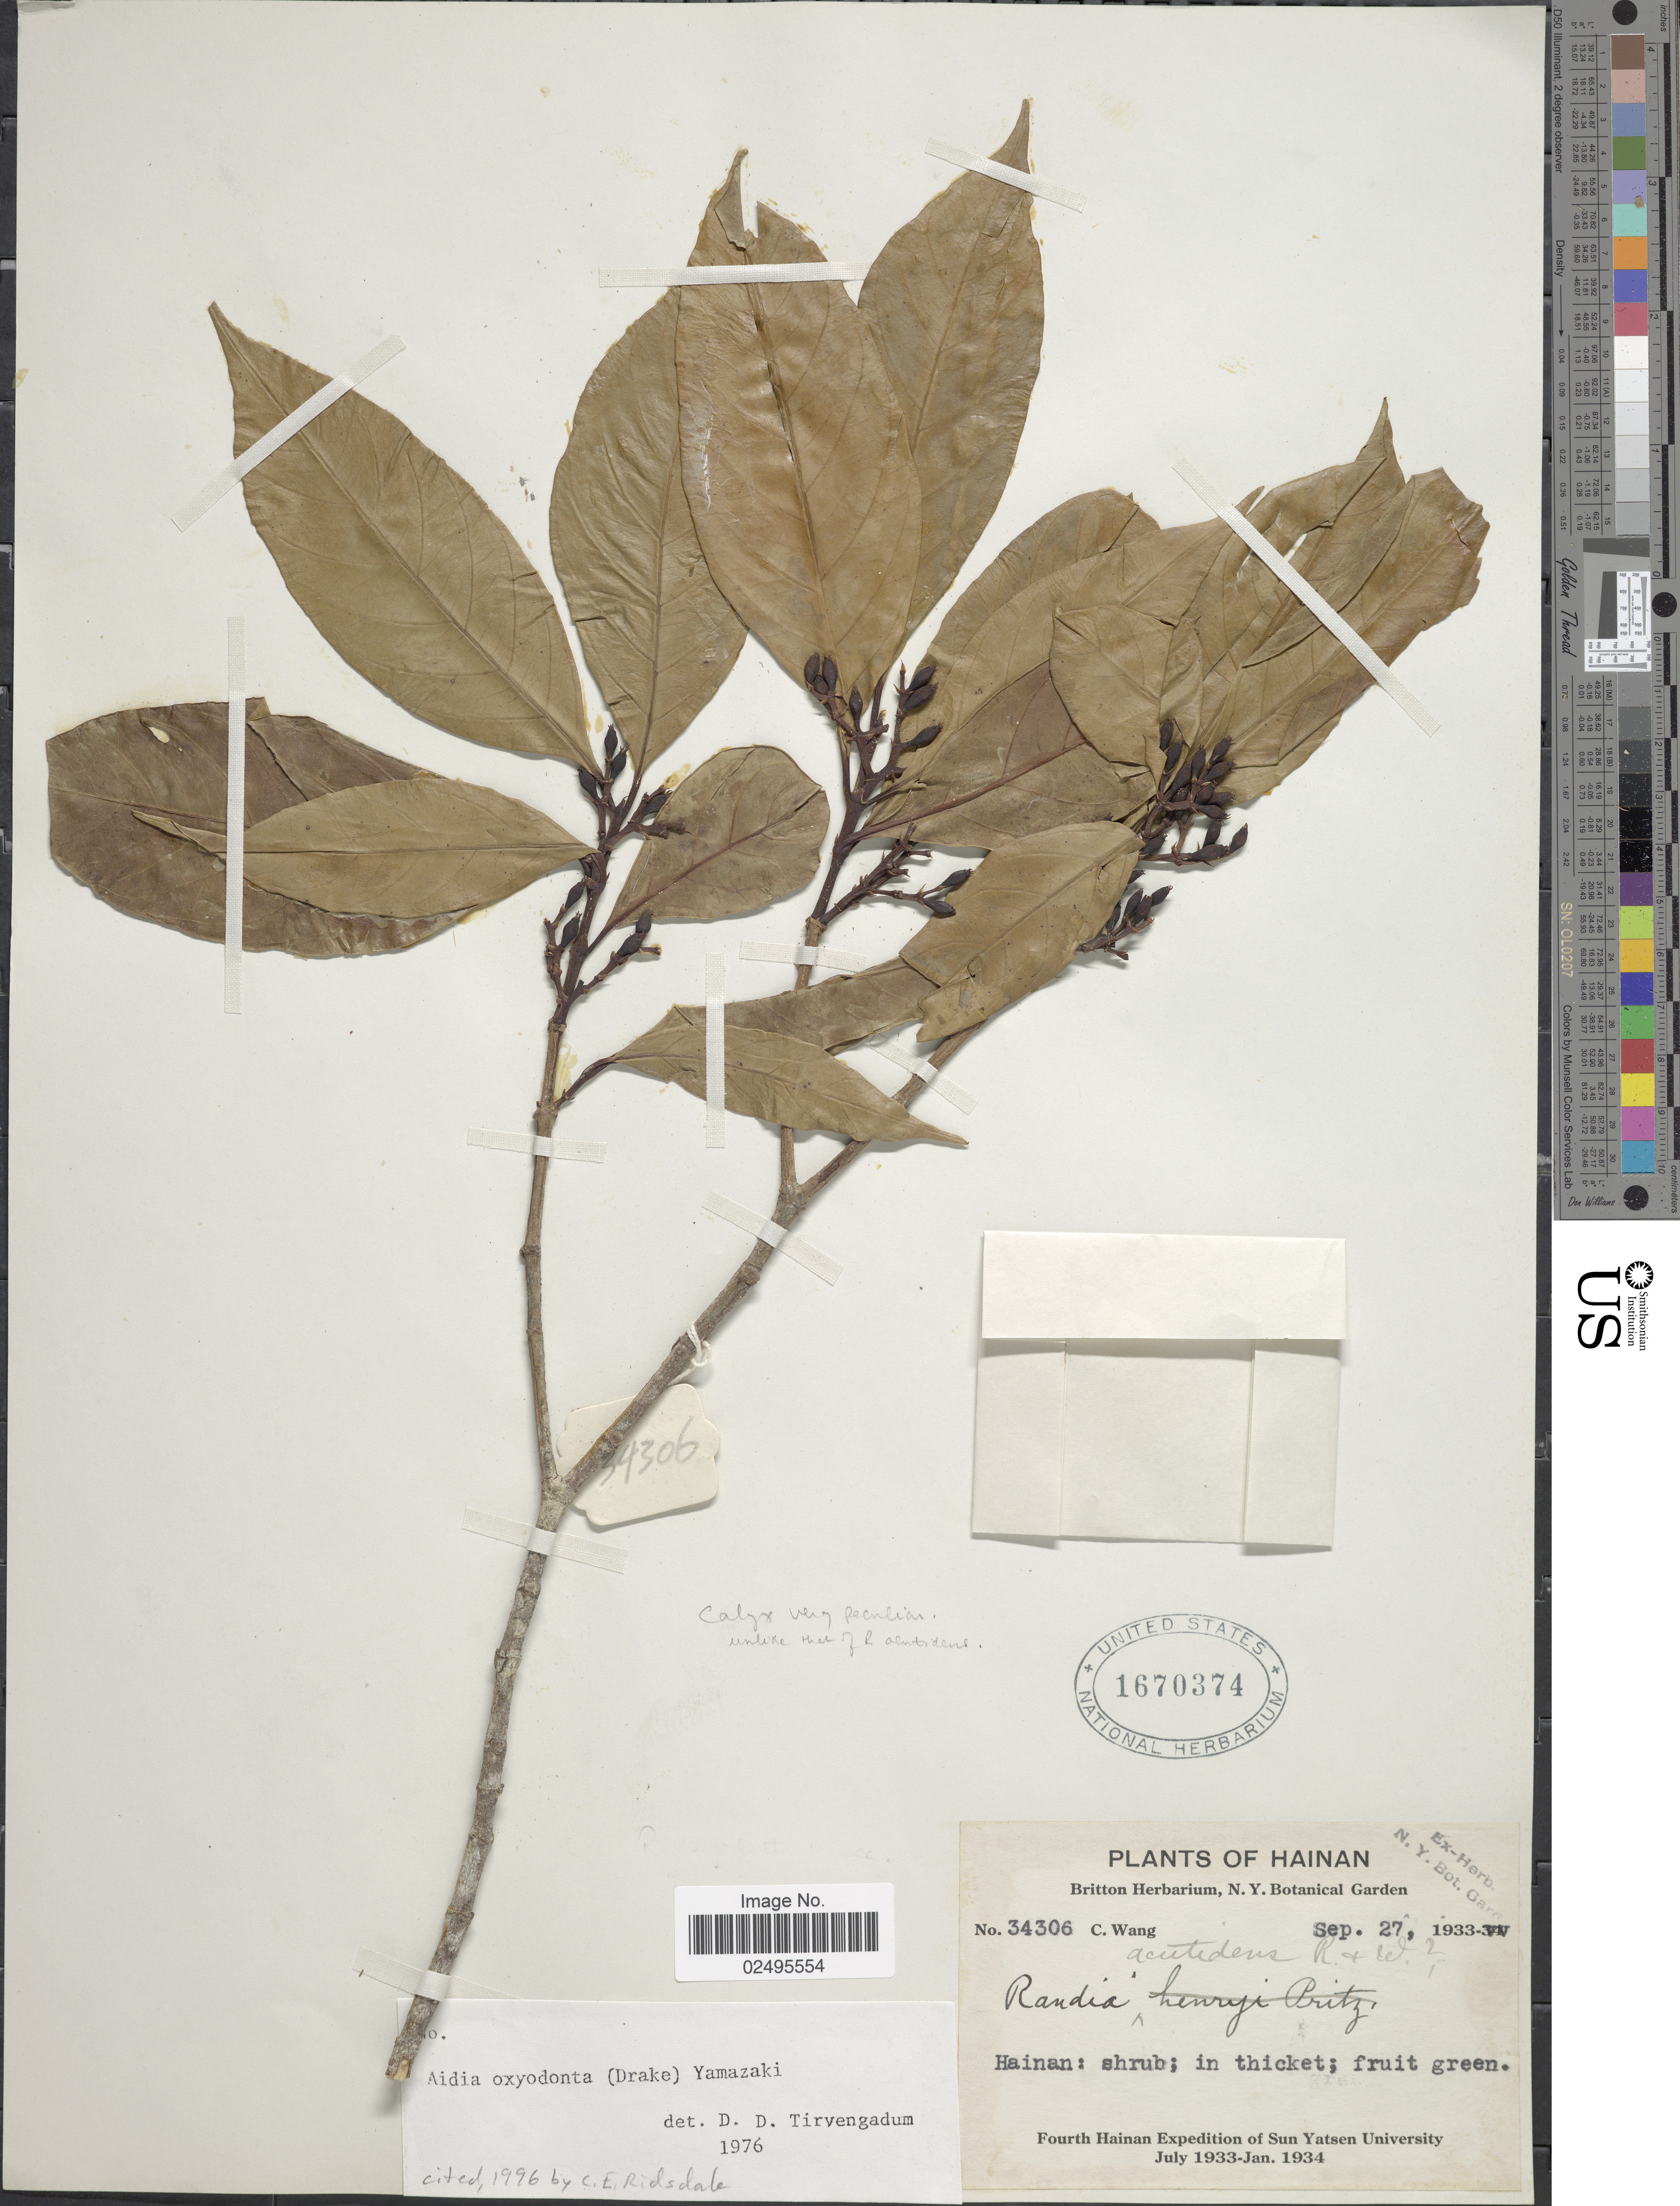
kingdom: Plantae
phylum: Tracheophyta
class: Magnoliopsida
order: Gentianales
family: Rubiaceae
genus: Aidia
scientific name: Aidia oxyodonta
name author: (Drake) Yamaz.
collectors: C. Wang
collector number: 34306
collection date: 1933-09-27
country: China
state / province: Hainan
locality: Hainan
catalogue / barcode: US 1670374